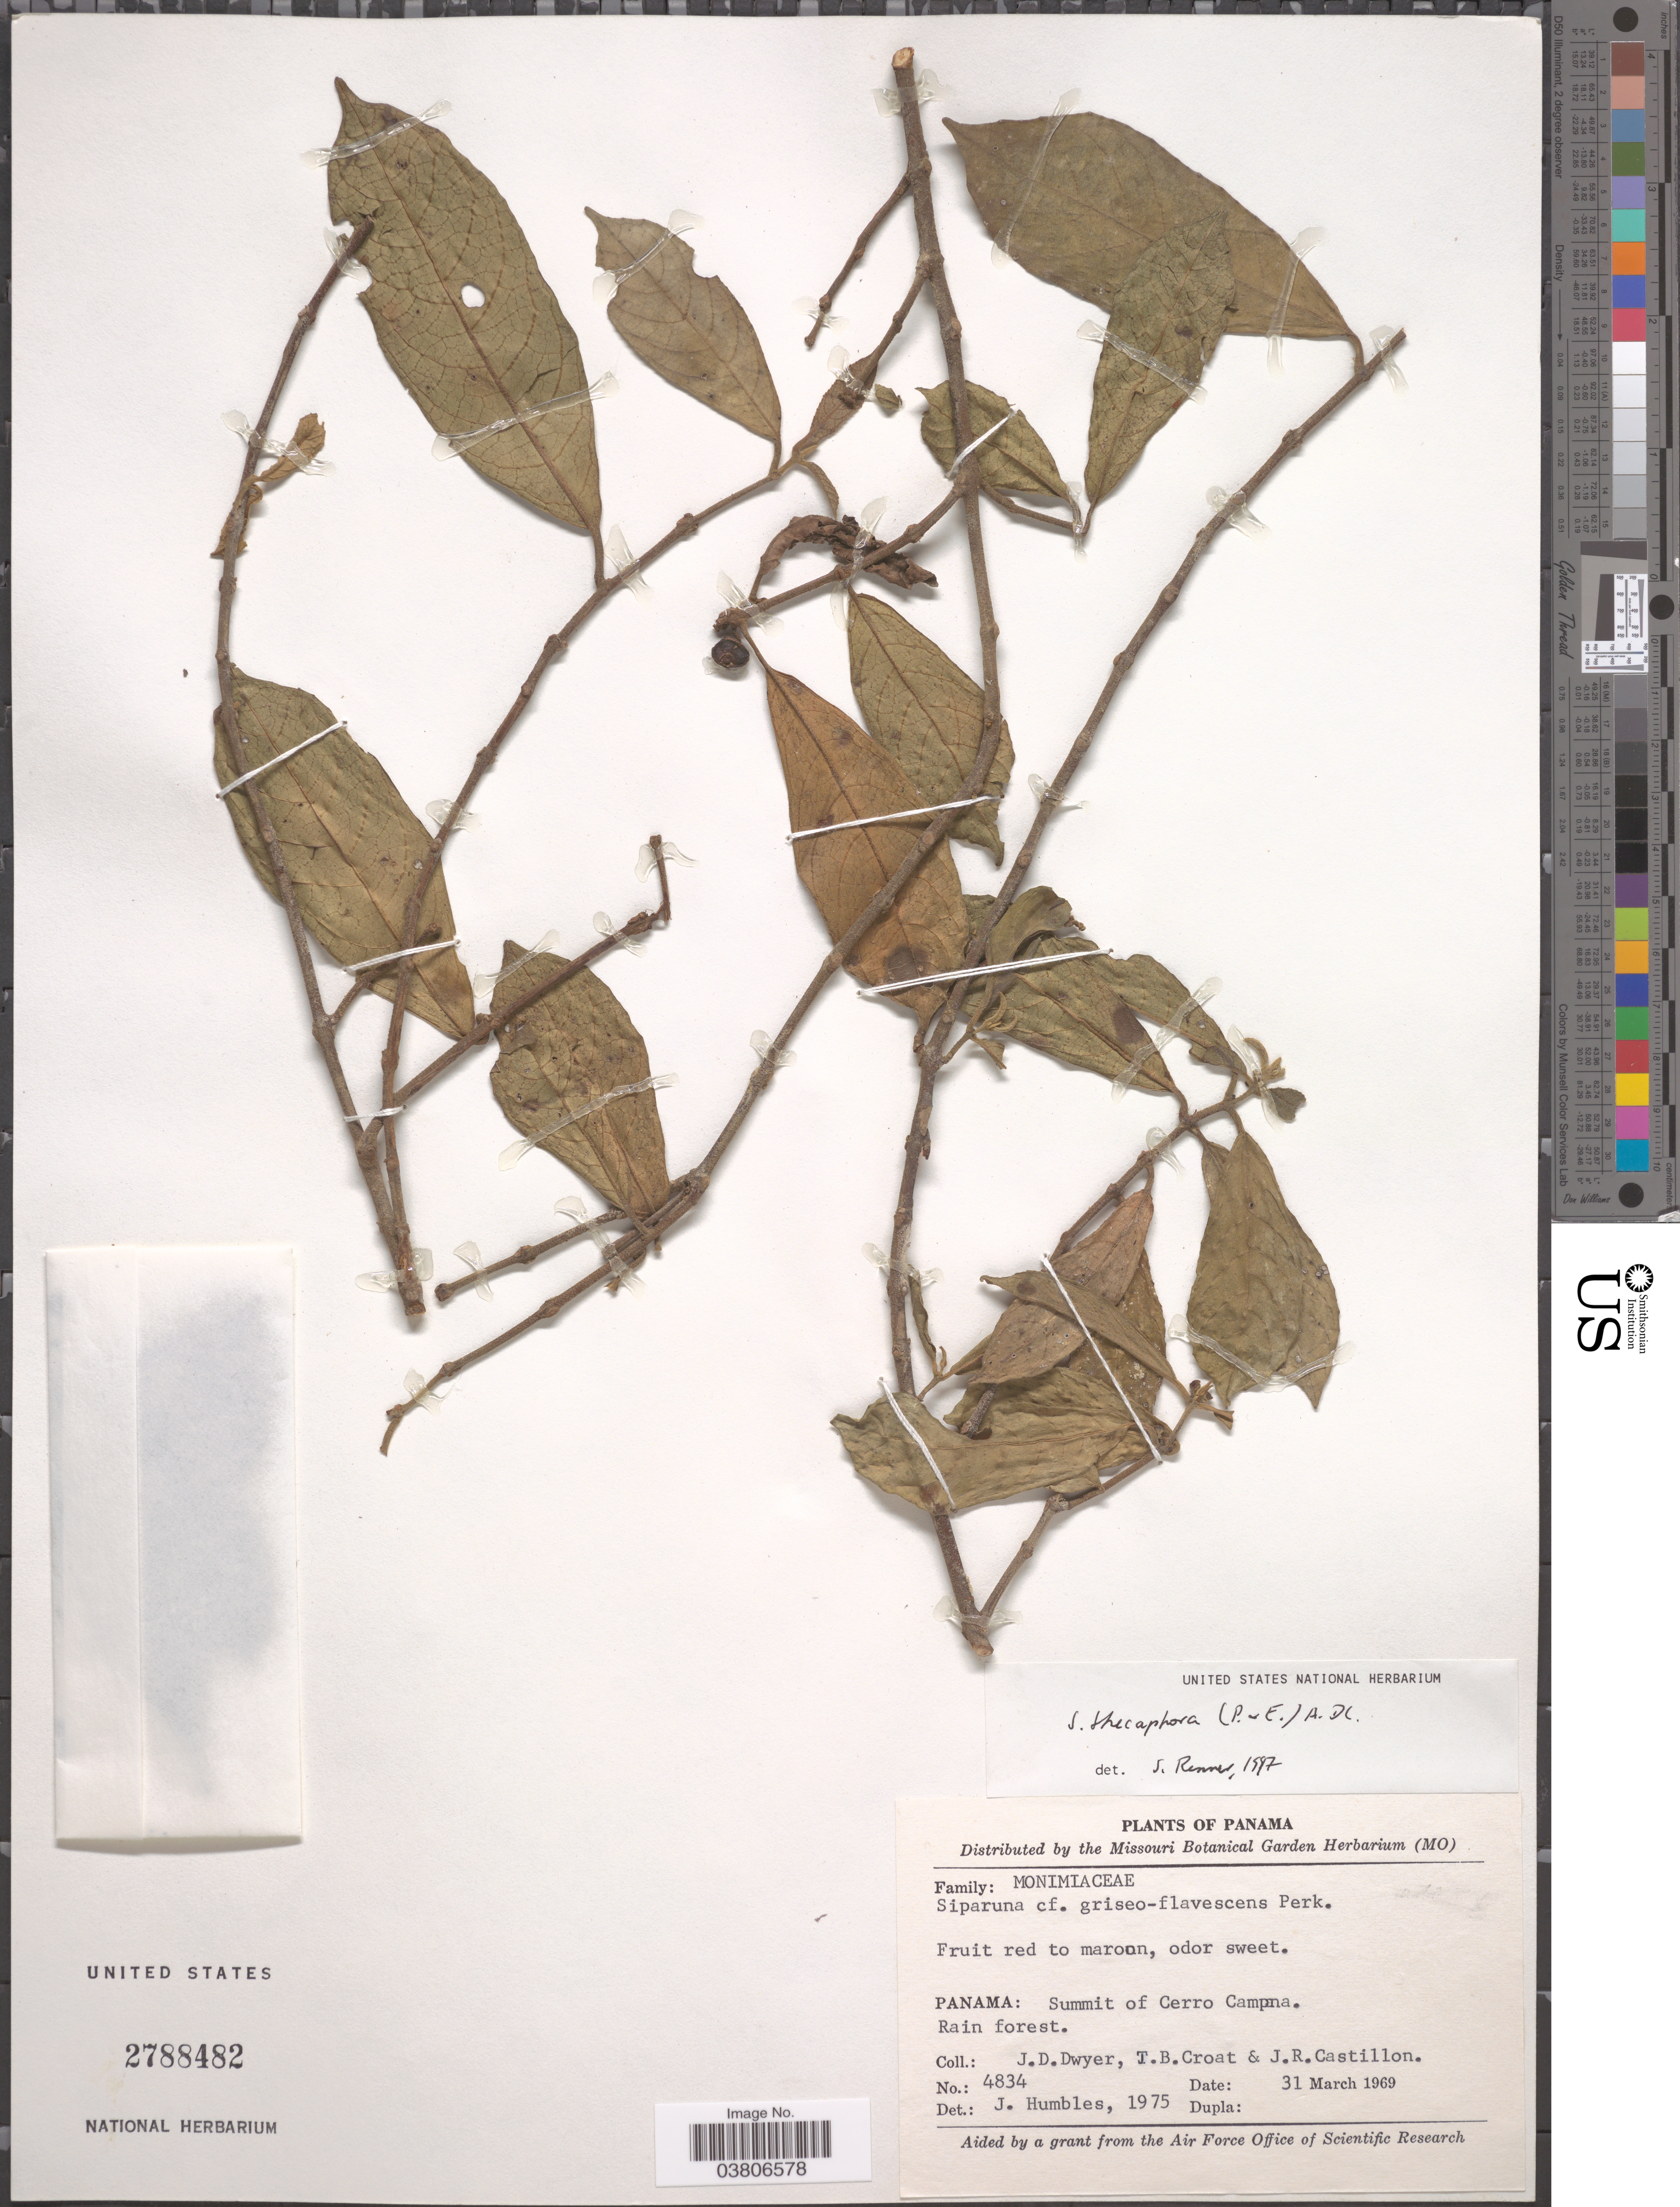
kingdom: Plantae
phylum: Tracheophyta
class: Magnoliopsida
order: Laurales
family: Siparunaceae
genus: Siparuna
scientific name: Siparuna thecaphora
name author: (Poepp. & Endl.) A. DC.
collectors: J. D. Dwyer, T. B. Croat & J. R. Castillon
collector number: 4834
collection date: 1969-03-31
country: Panama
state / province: Panamá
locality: Summit of Cerro Campna. Rain forest.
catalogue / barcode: US 2788482